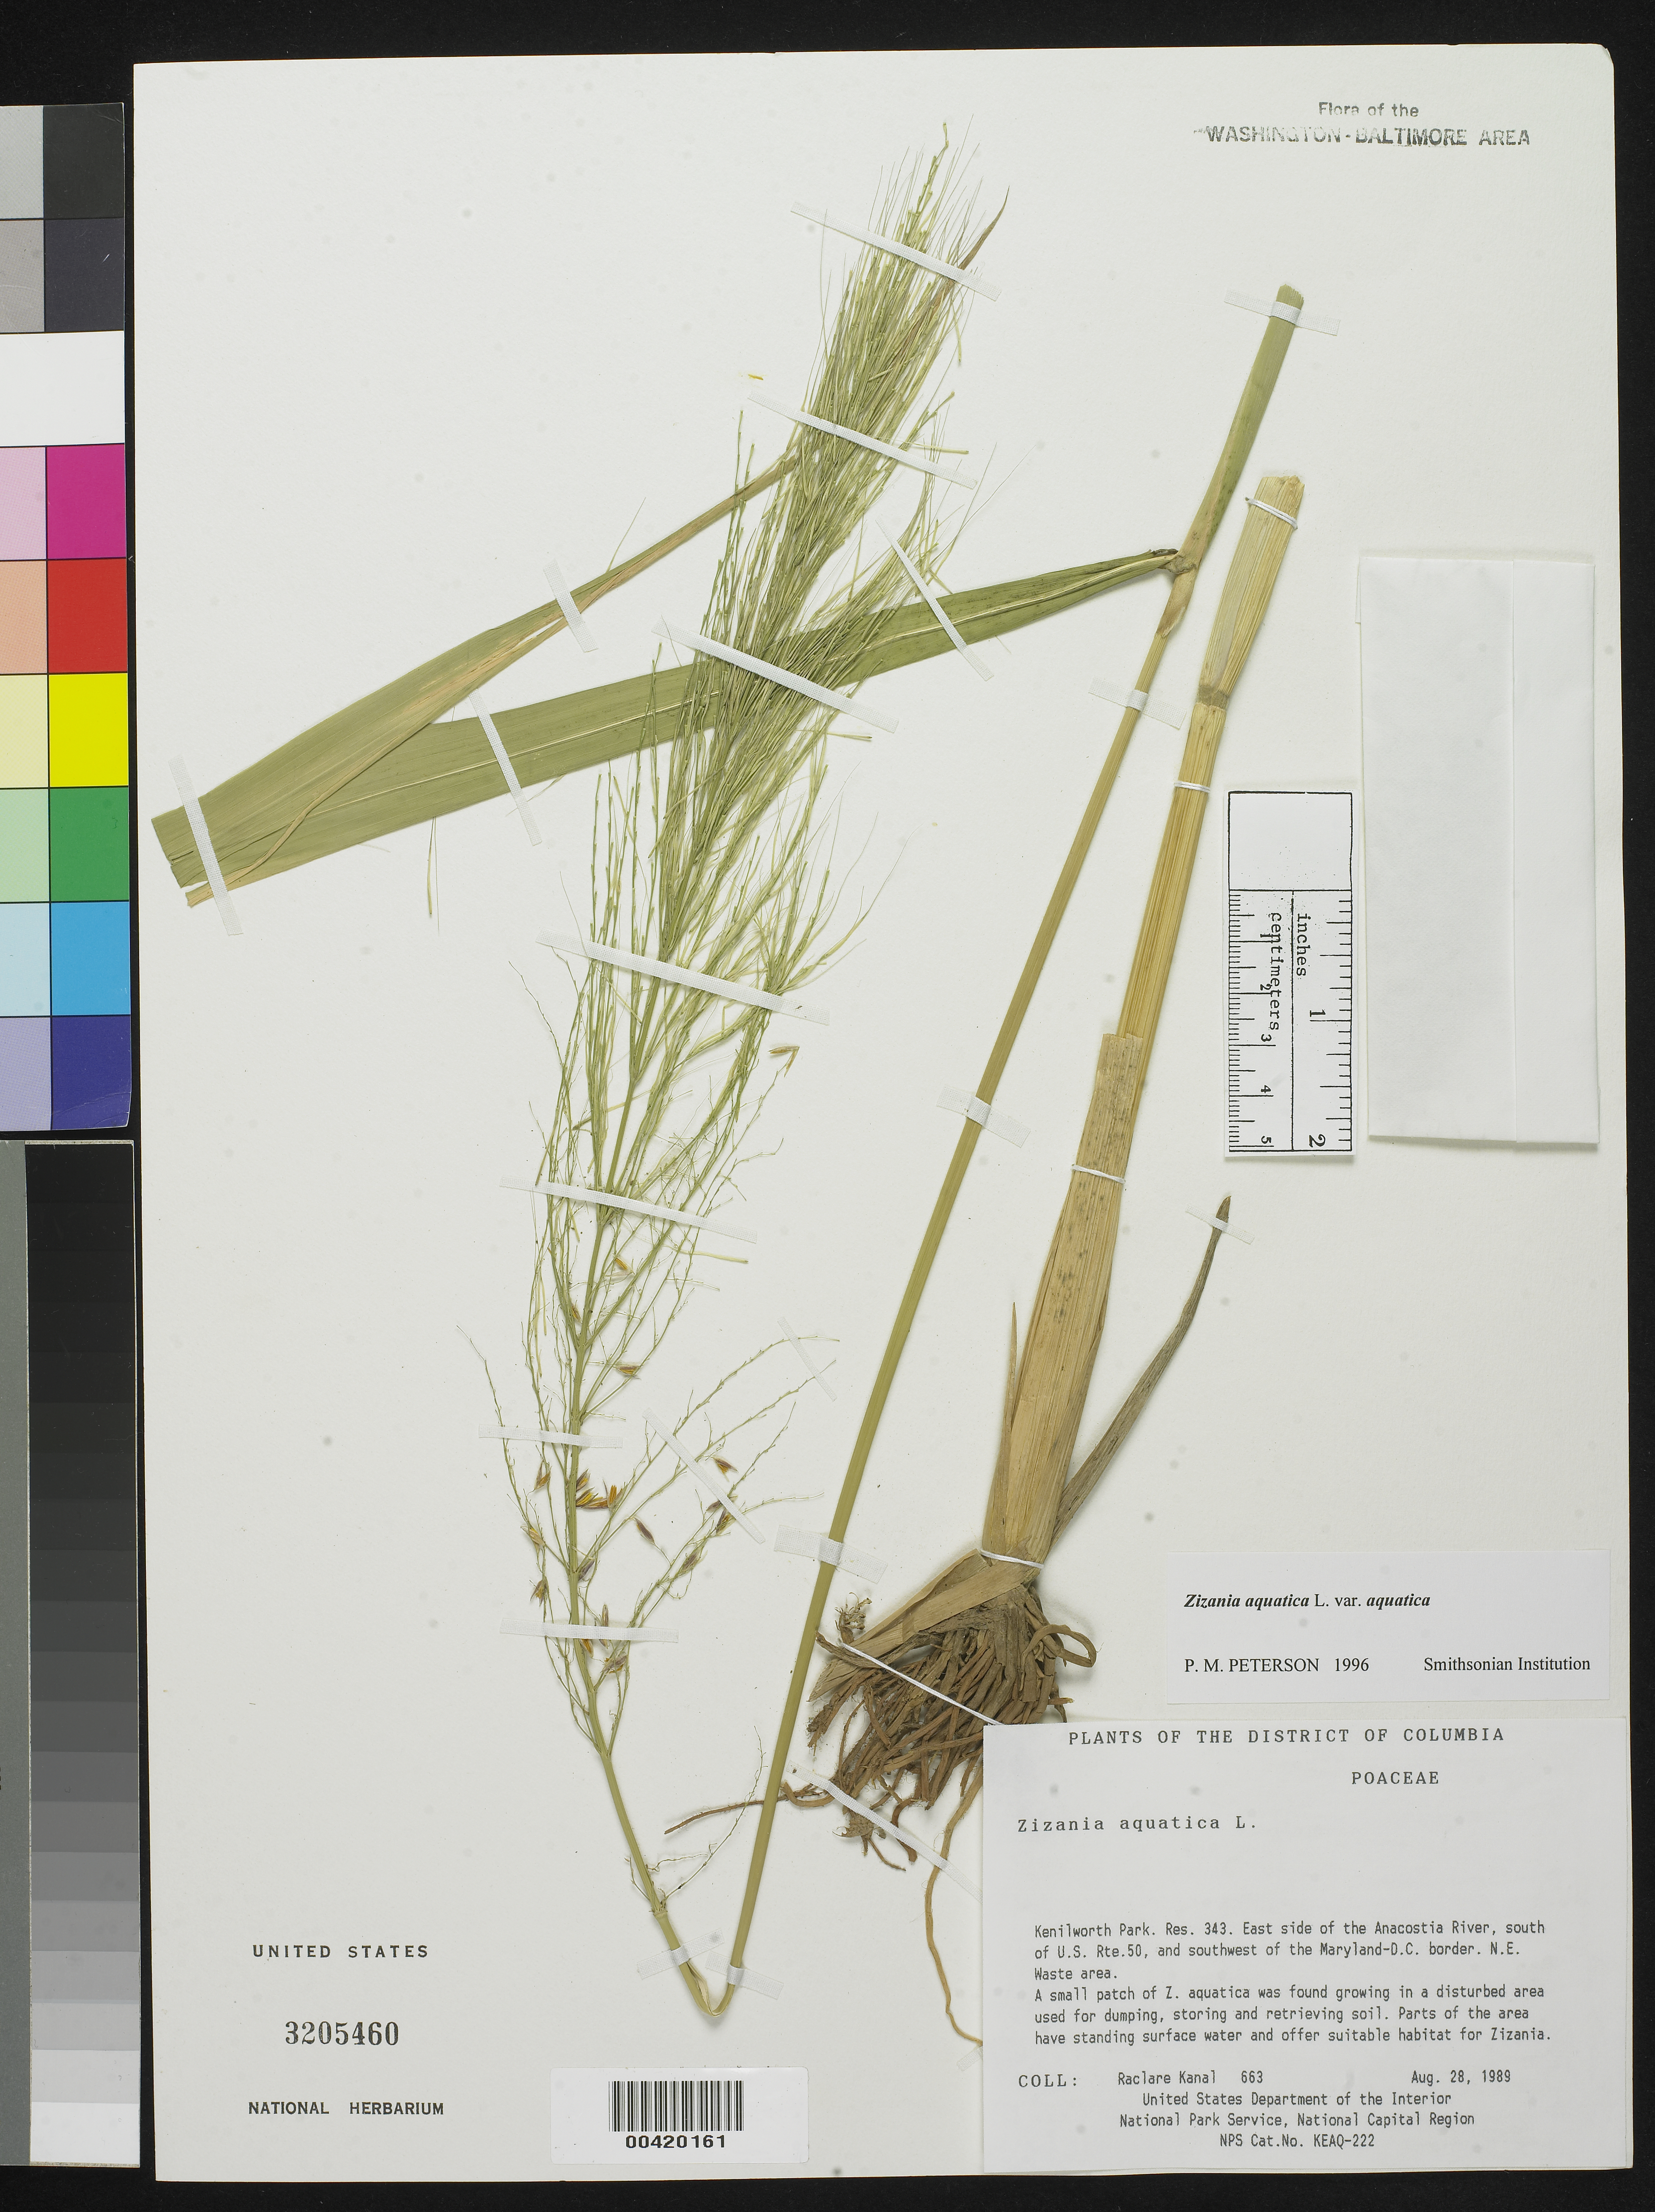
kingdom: Plantae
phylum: Tracheophyta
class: Liliopsida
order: Poales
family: Poaceae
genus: Zizania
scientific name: Zizania aquatica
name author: L.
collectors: R. Kanal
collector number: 663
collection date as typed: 28 Aug 1989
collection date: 1989-08-28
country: United States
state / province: District of Columbia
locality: Kenilwork Park, Res 343 E side of Anacostia Rivers of Rte 50, and SW of Maryland-DC border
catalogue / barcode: US 3205460